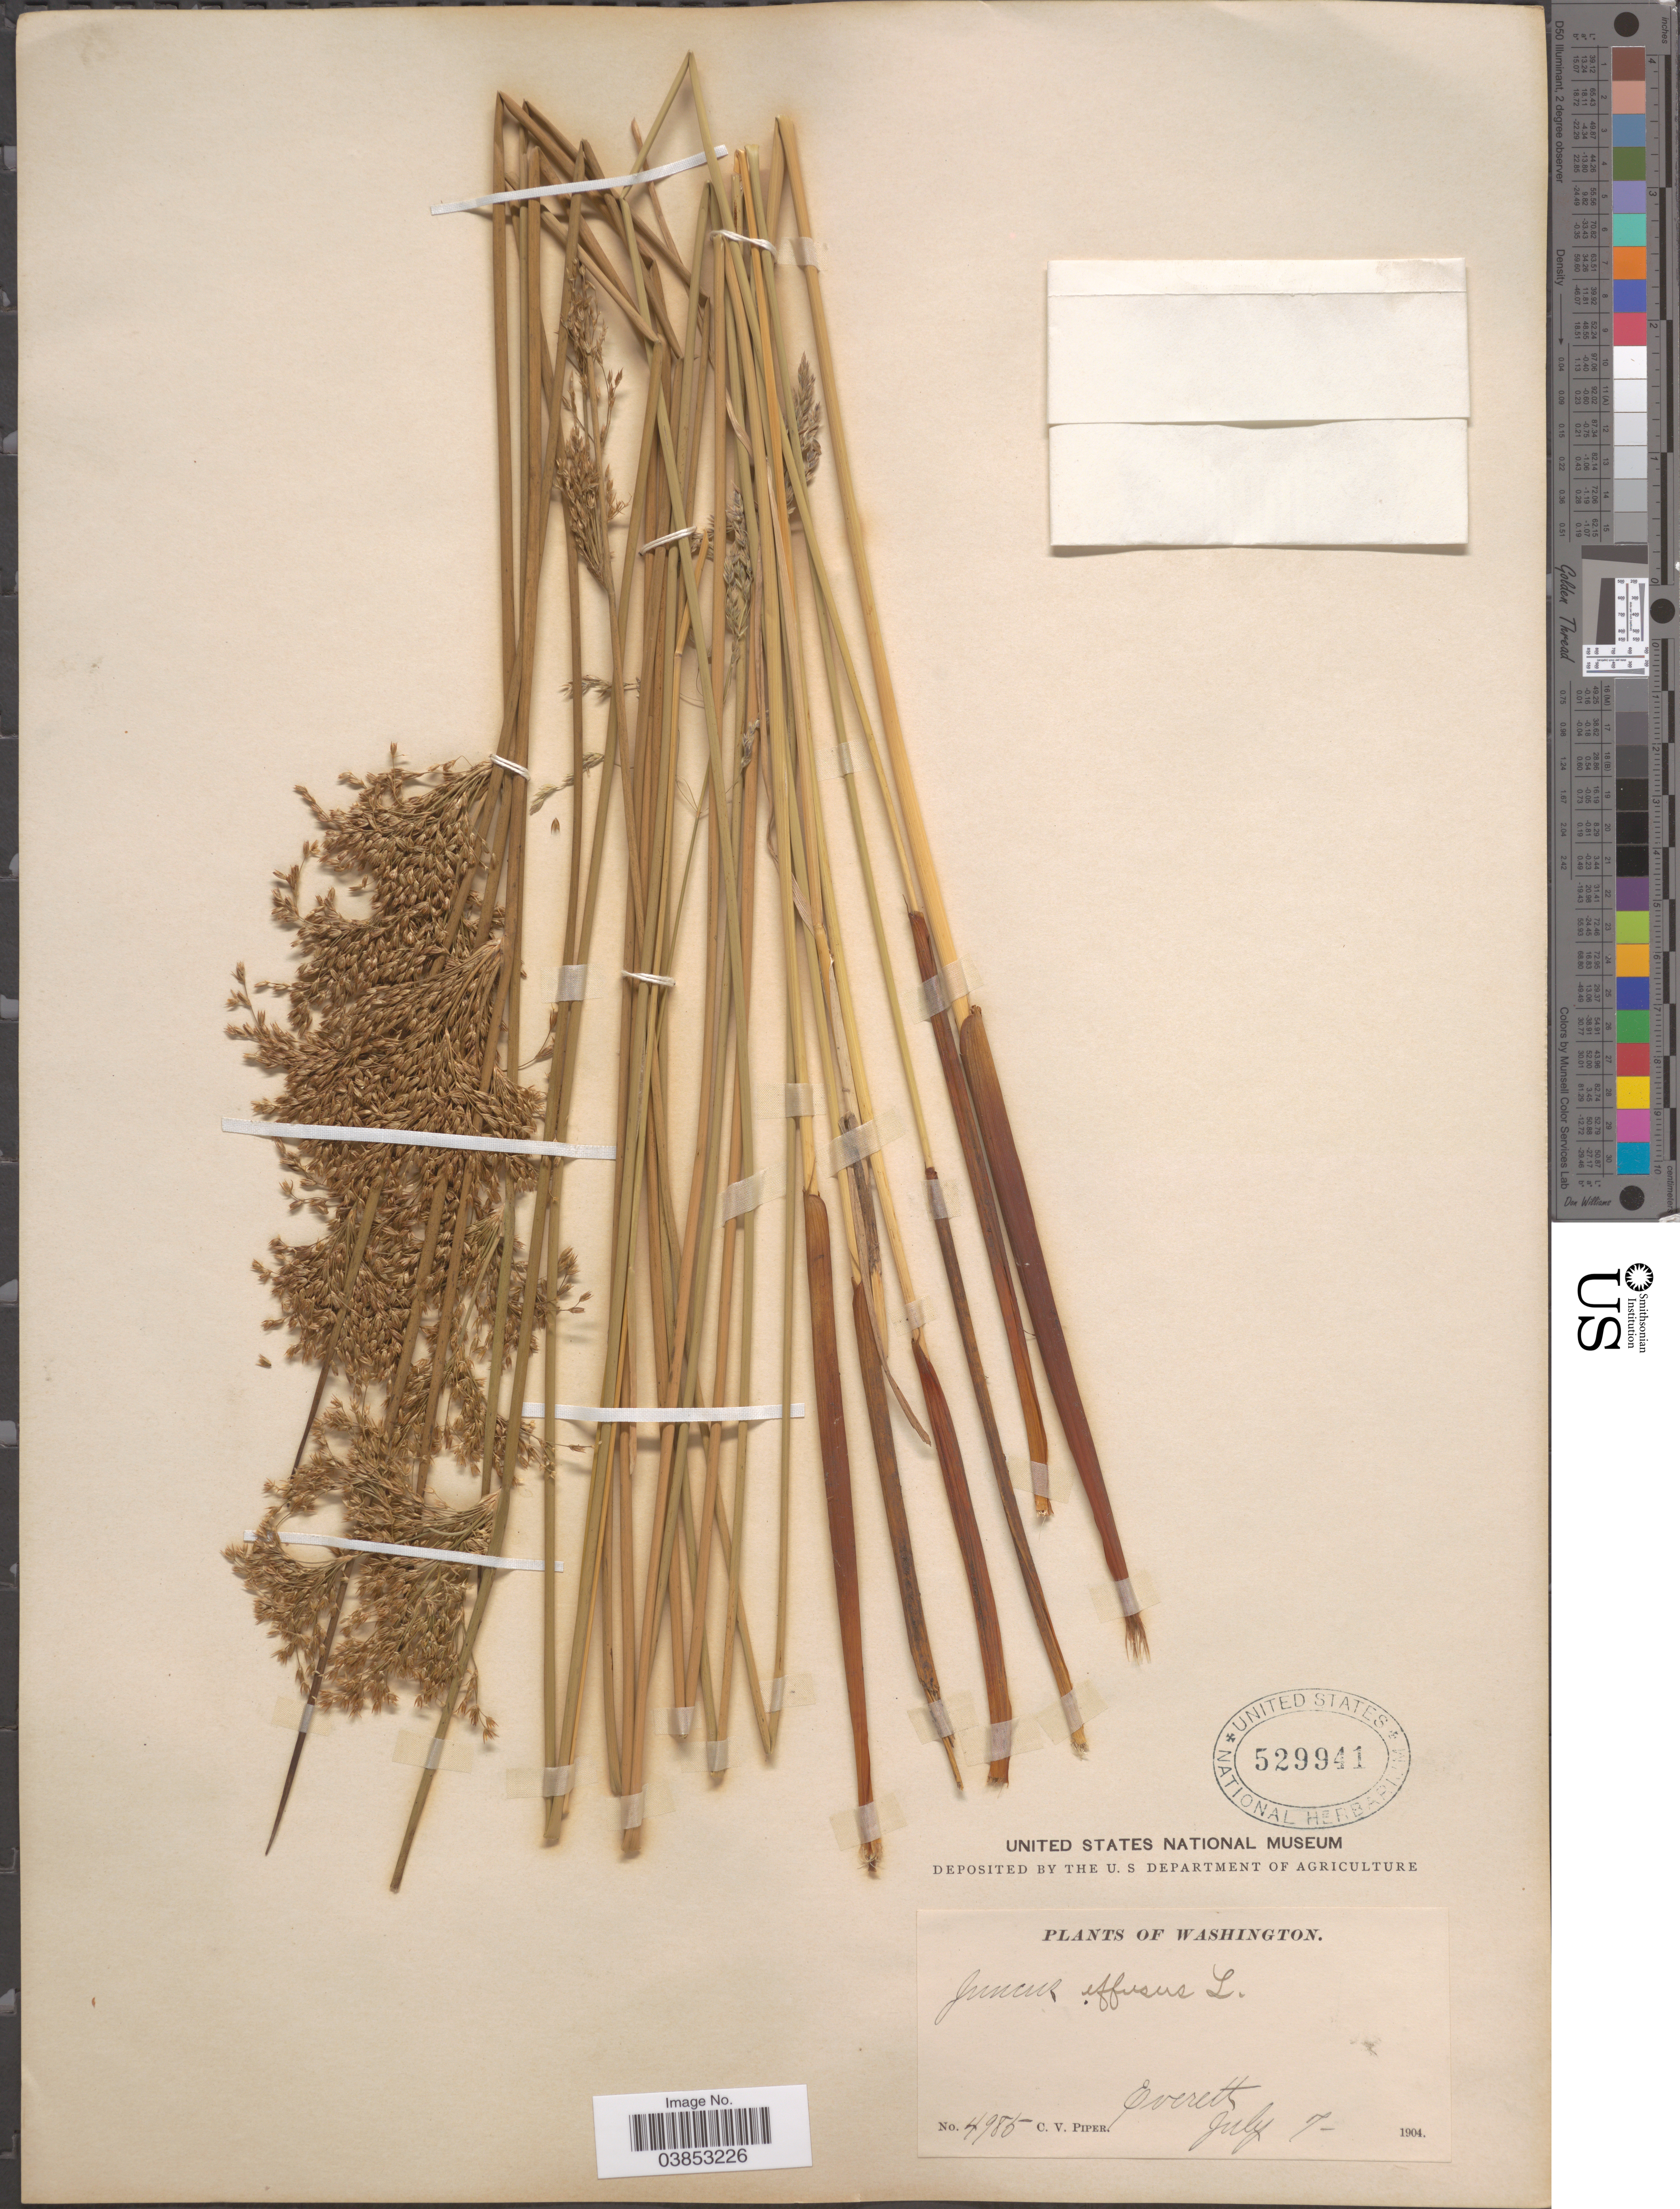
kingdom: Plantae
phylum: Tracheophyta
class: Liliopsida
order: Poales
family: Juncaceae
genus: Juncus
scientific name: Juncus effusus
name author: L.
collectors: C. V. Piper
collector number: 4985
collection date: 1904-07-07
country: United States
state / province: Washington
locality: Everett.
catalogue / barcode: US 529941